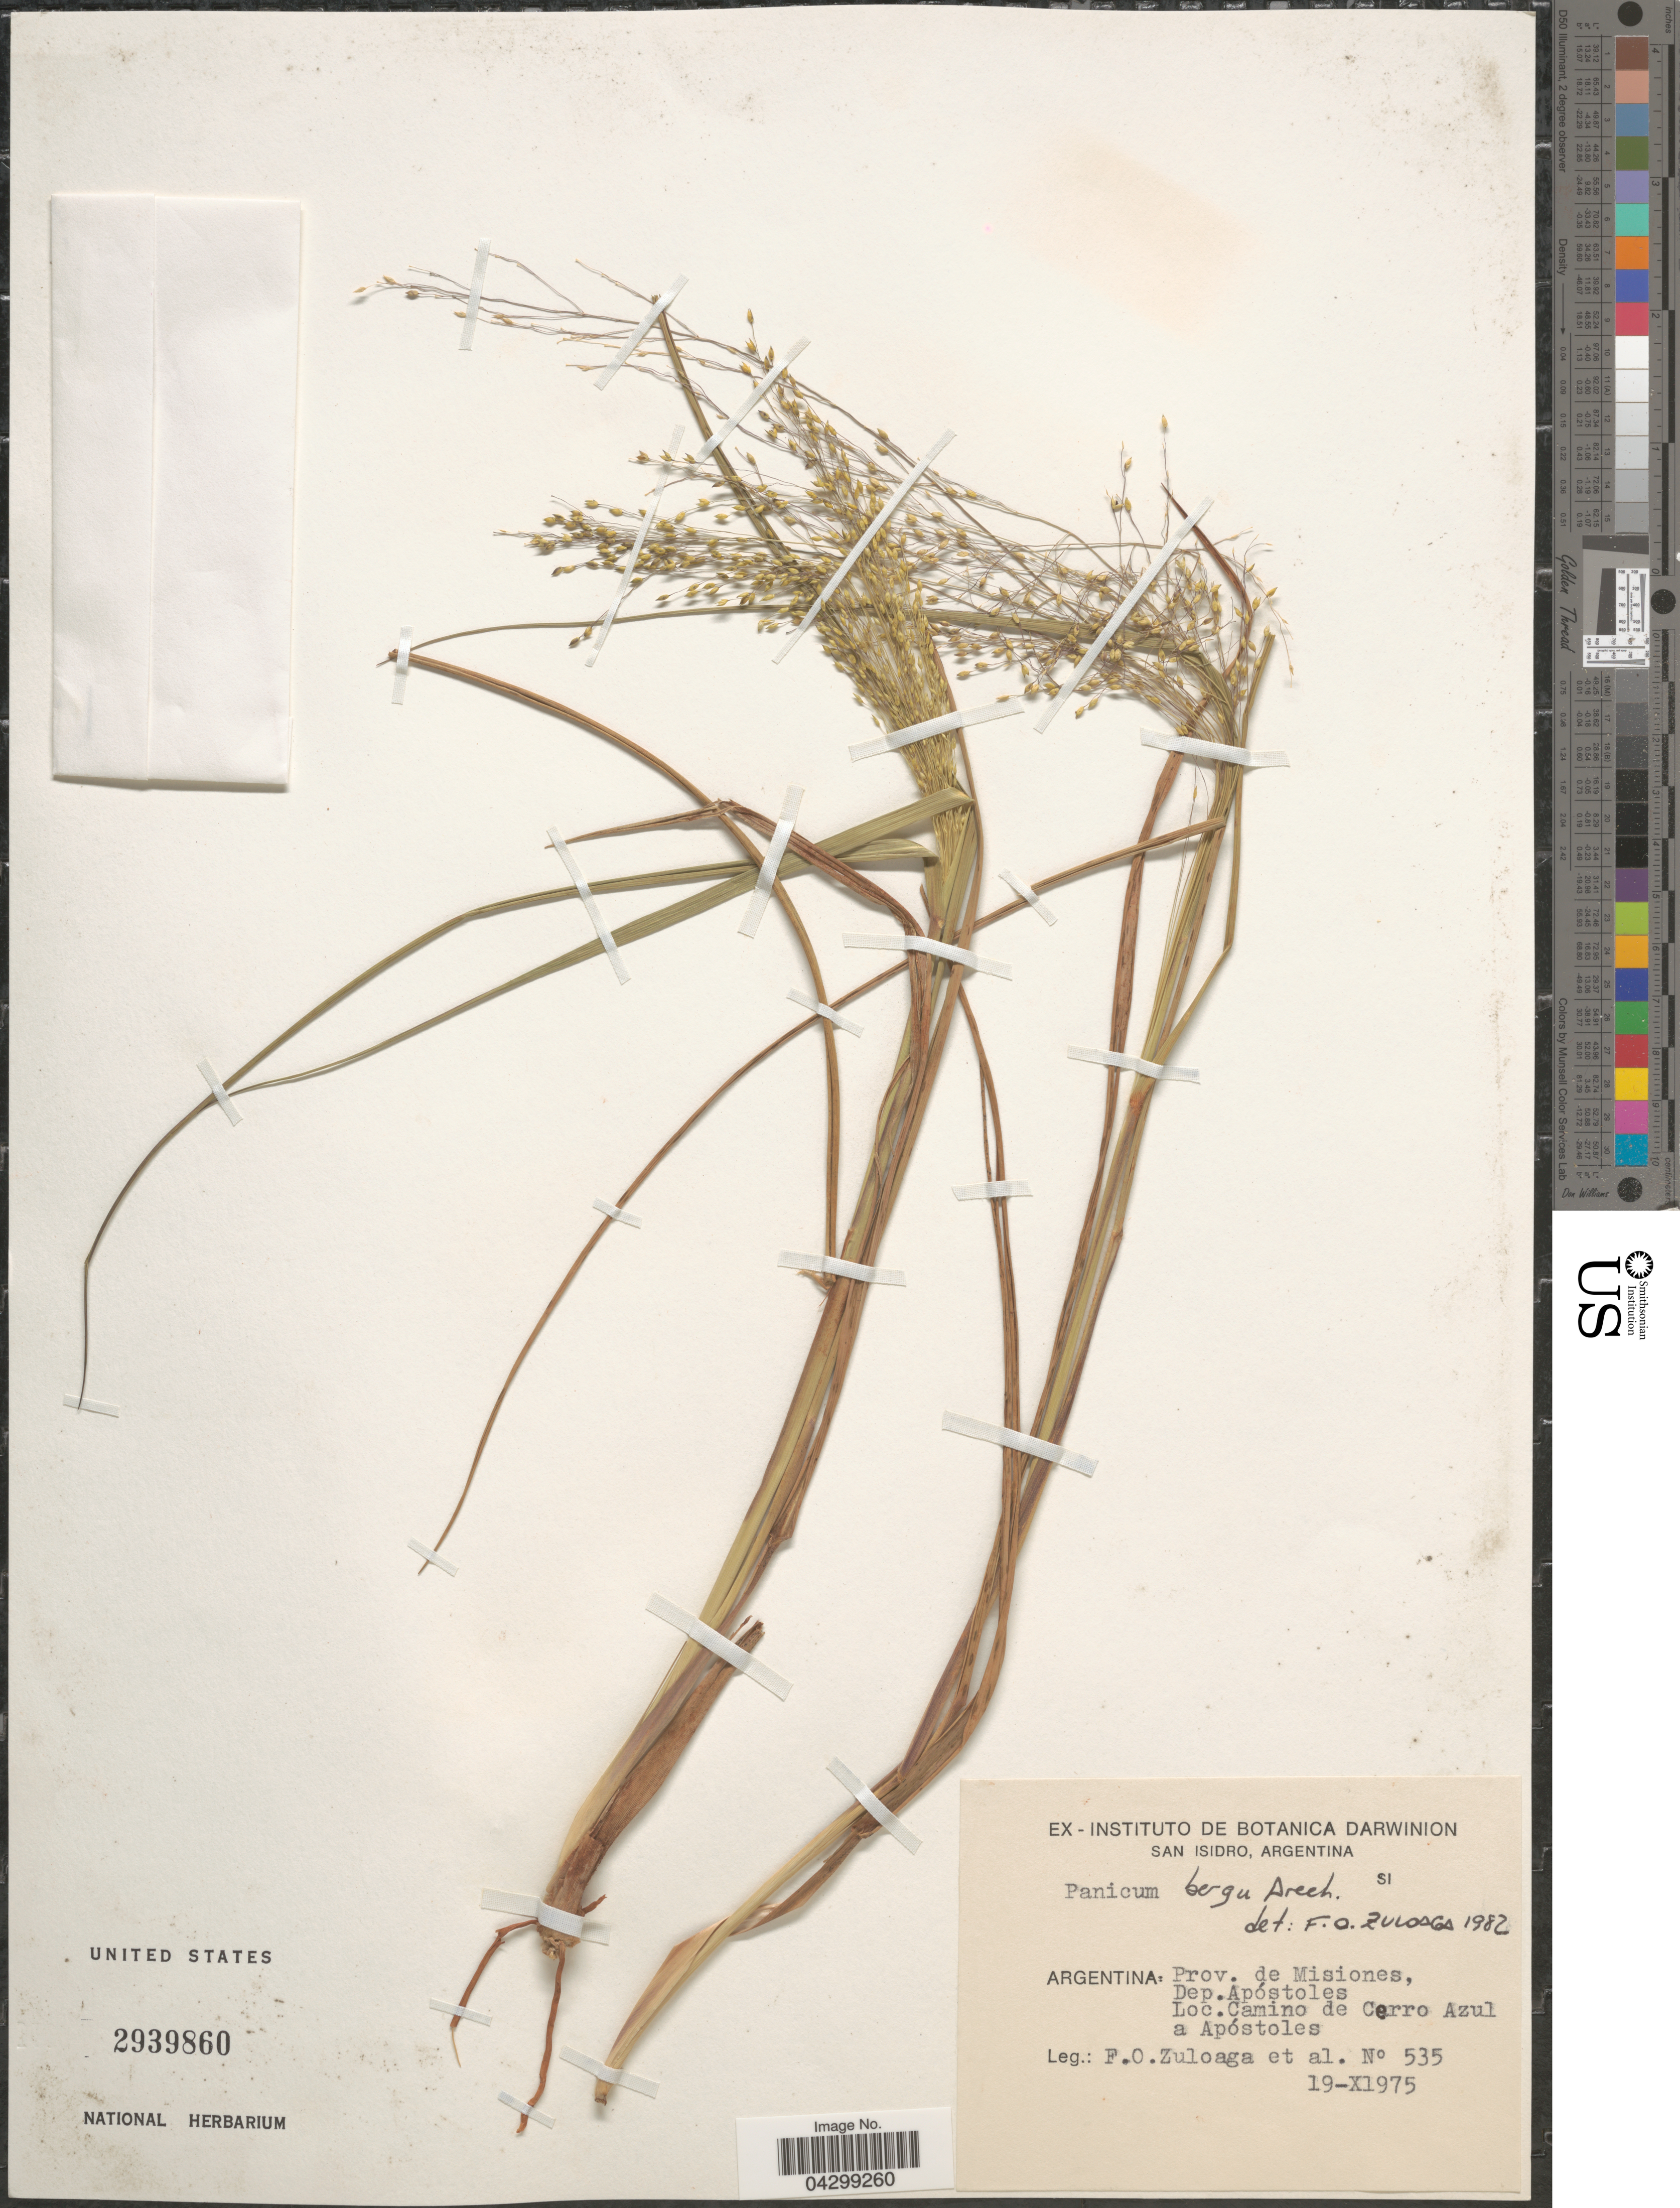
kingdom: Plantae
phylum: Tracheophyta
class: Liliopsida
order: Poales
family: Poaceae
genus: Panicum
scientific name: Panicum bergii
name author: Arechav.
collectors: F. O. Zuloaga & et al.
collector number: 535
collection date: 1975-10-19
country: Argentina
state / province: Misiones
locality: Dep. Apóstoles. Camino de Cerro Azul a Apóstoles.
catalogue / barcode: US 2939860